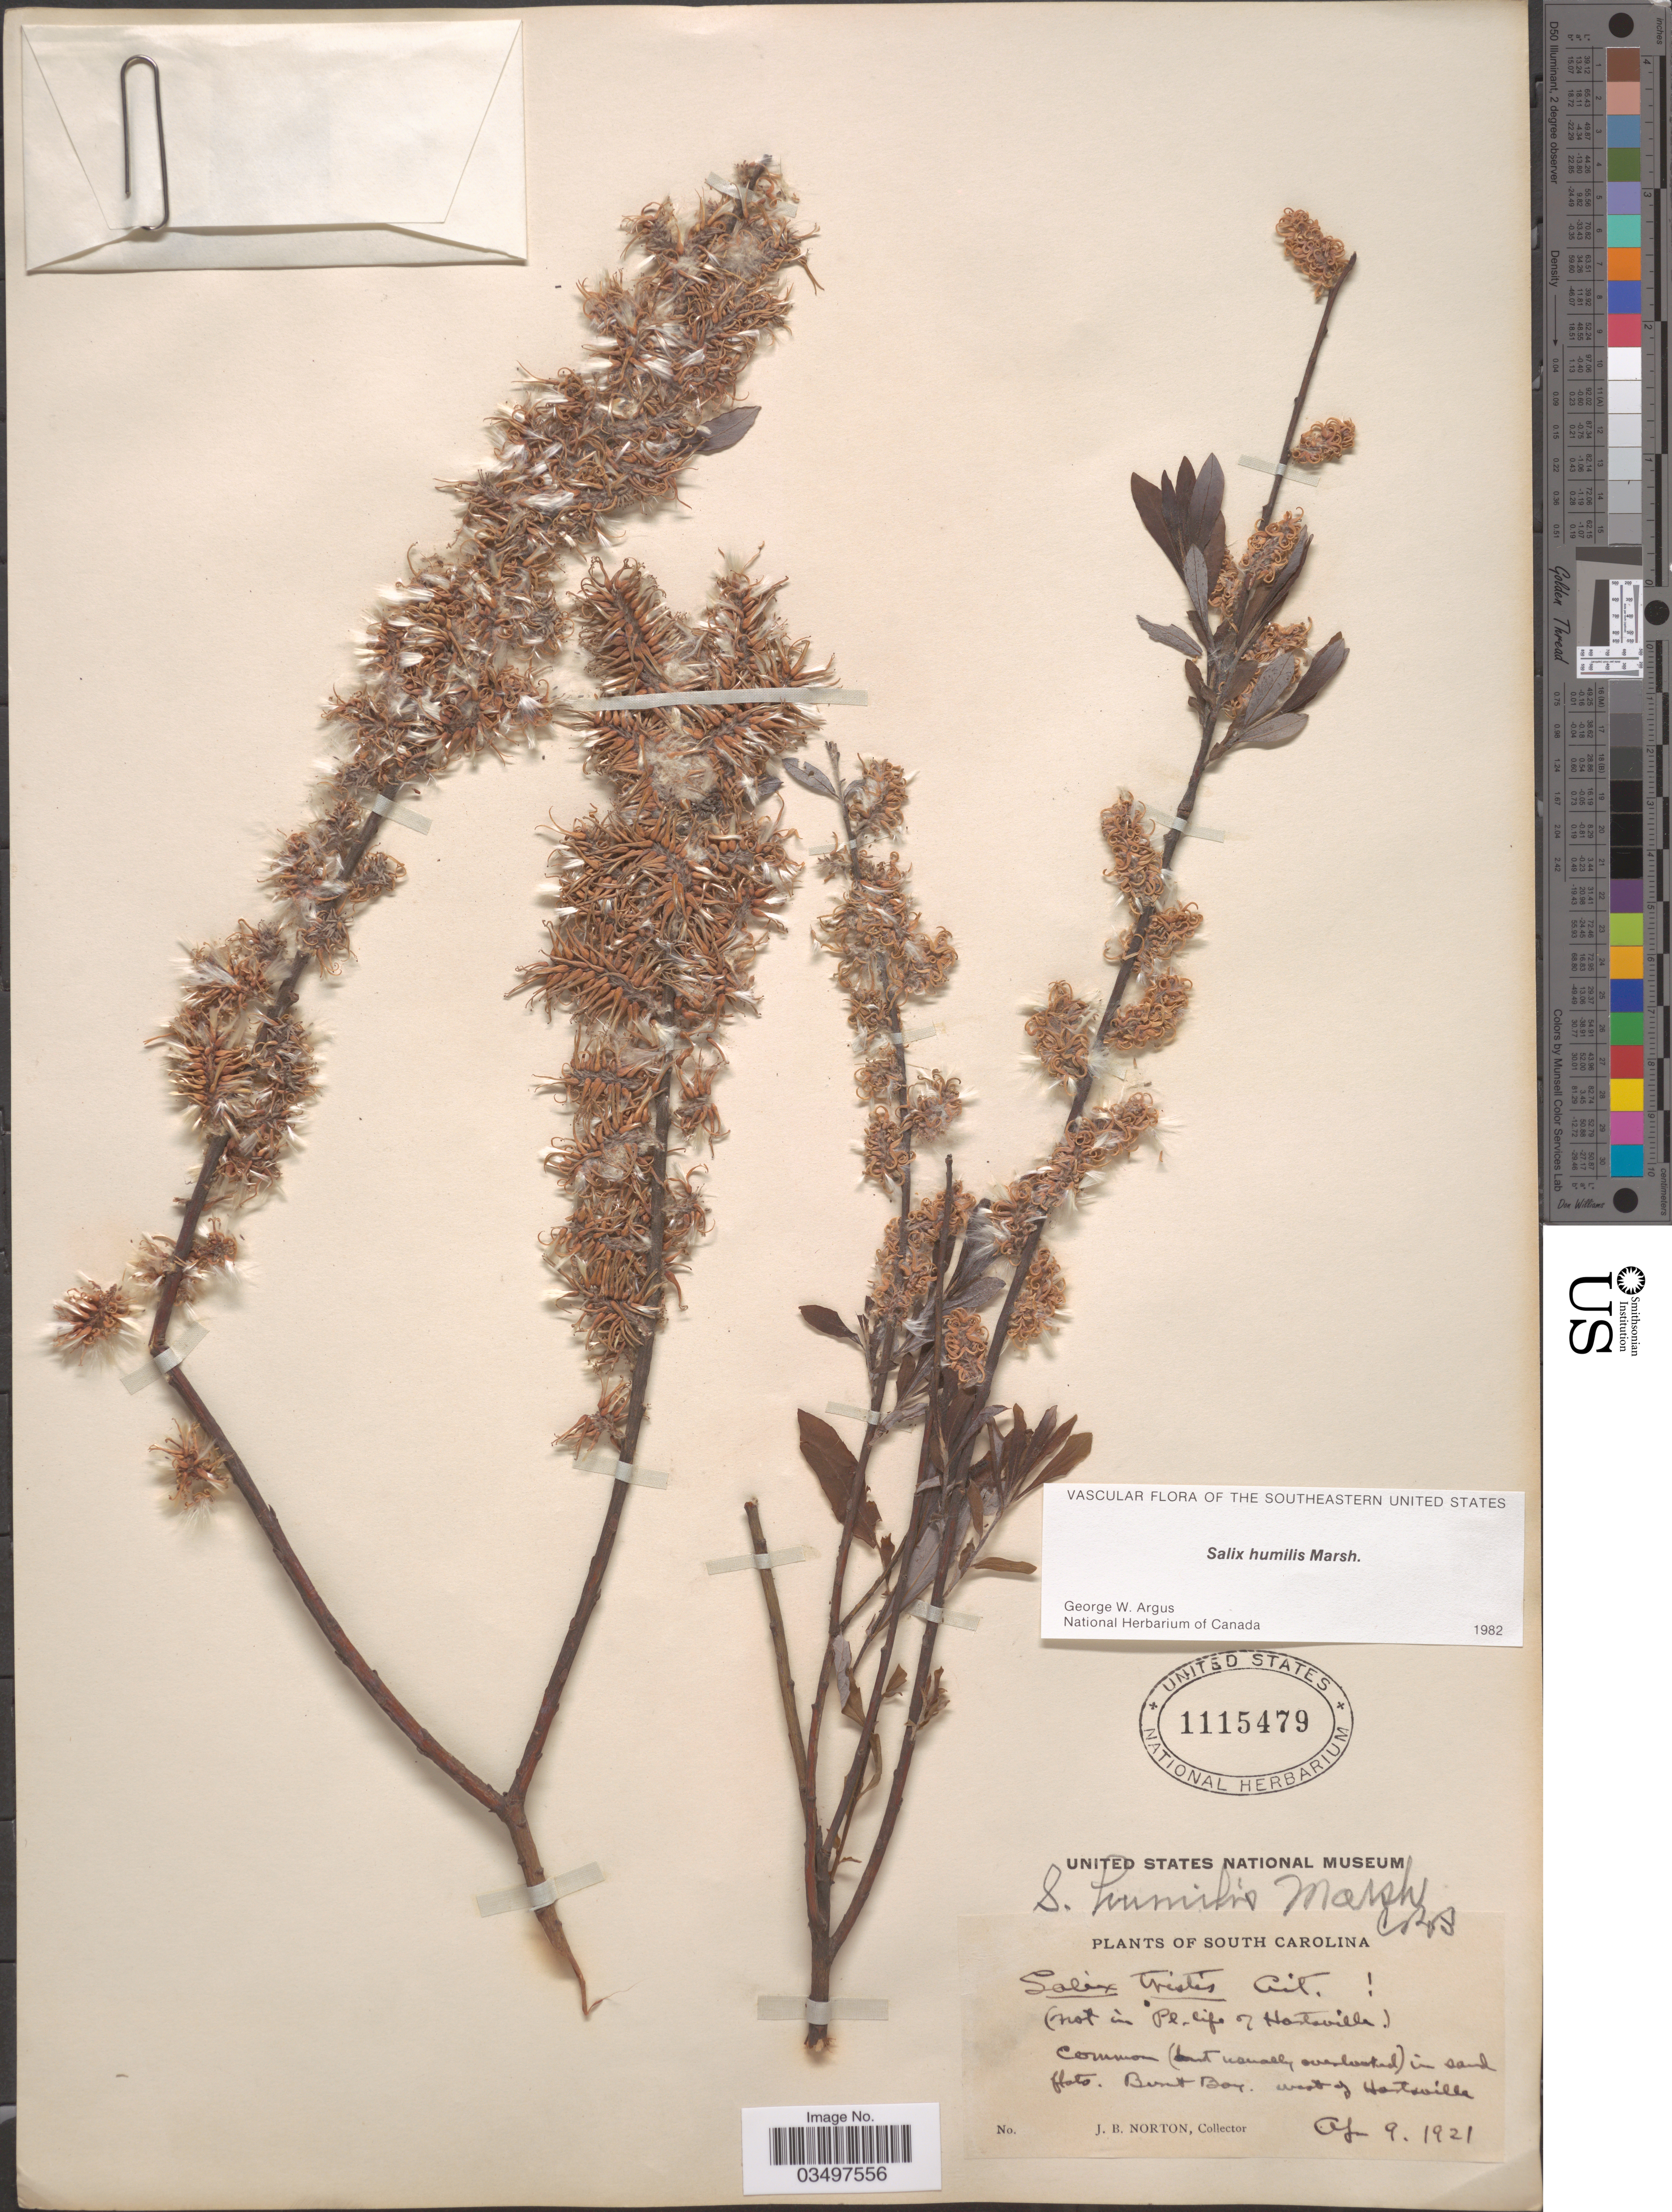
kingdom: Plantae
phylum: Tracheophyta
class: Magnoliopsida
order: Malpighiales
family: Salicaceae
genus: Salix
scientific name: Salix humilis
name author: Marshall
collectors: J. B. Norton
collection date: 1921-04-09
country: United States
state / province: South Carolina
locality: Burnt Bay, west of Hartsville.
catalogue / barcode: US 1115479